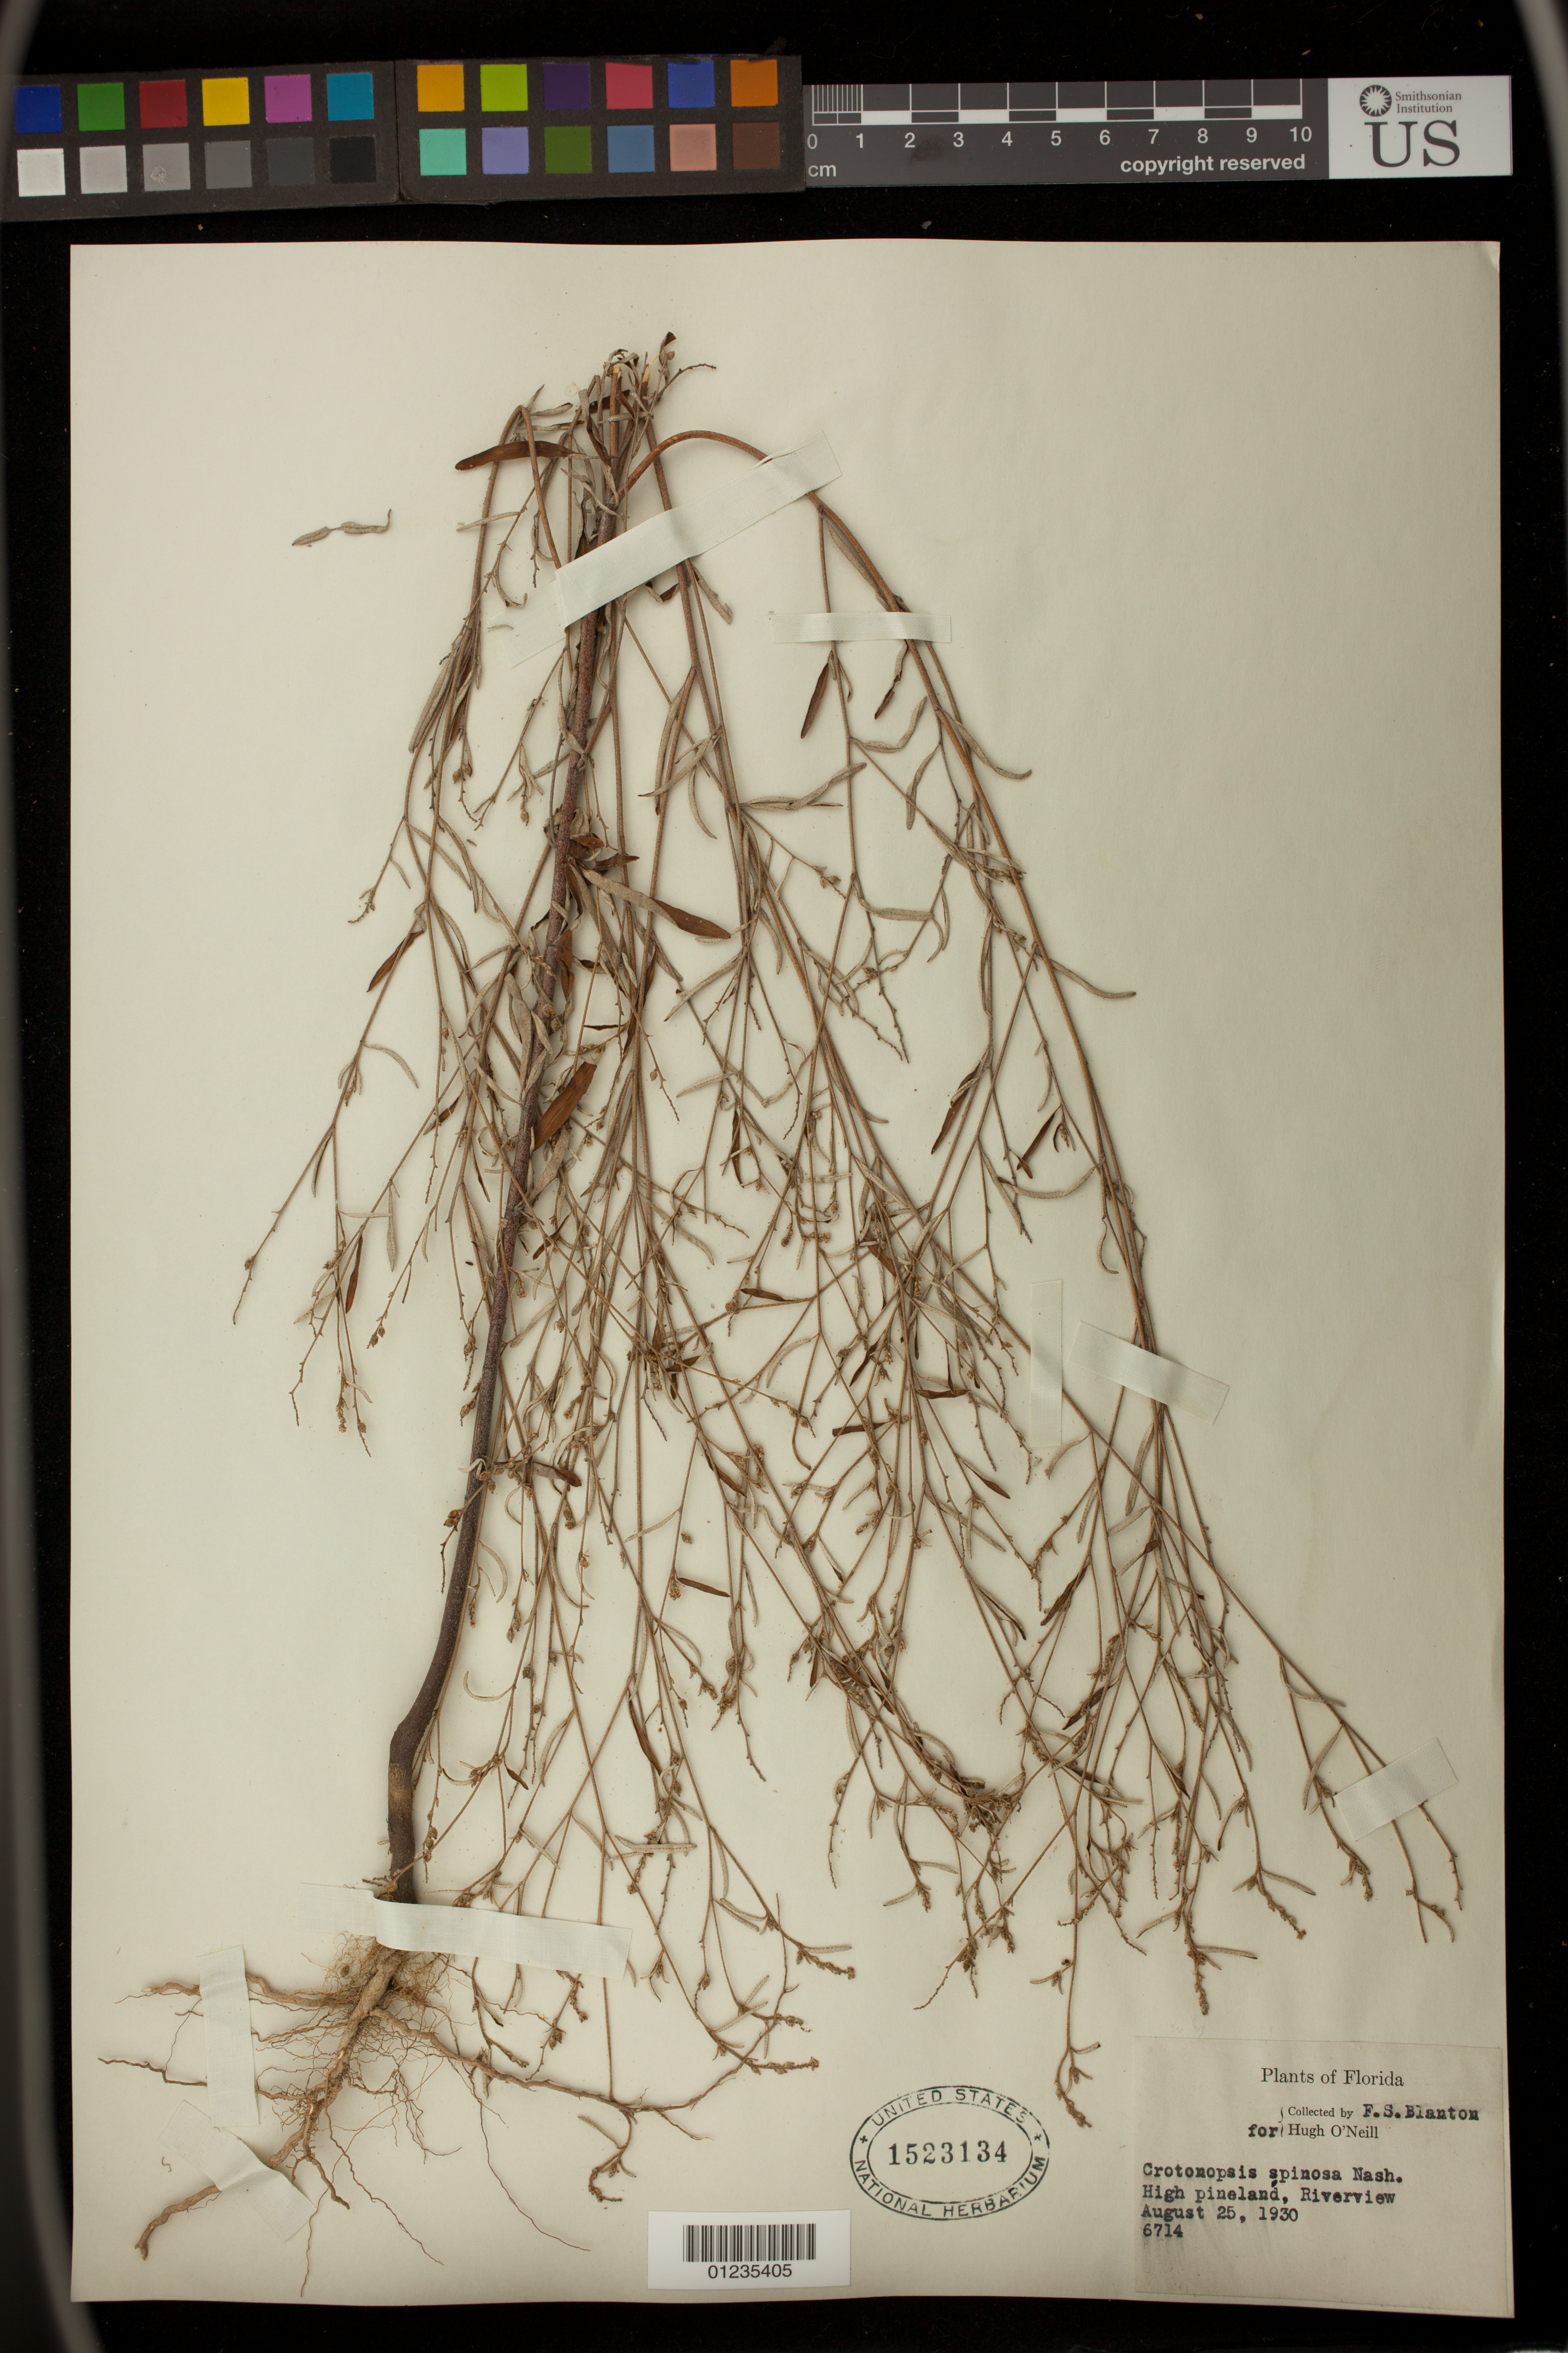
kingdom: Plantae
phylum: Tracheophyta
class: Magnoliopsida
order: Malpighiales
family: Euphorbiaceae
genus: Crotonopsis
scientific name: Crotonopsis linearis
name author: Michx.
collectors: F. S. Blanton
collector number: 6714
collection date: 1930-08-25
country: United States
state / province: Florida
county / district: Hillsborough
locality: Riverview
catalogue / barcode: US 1523134